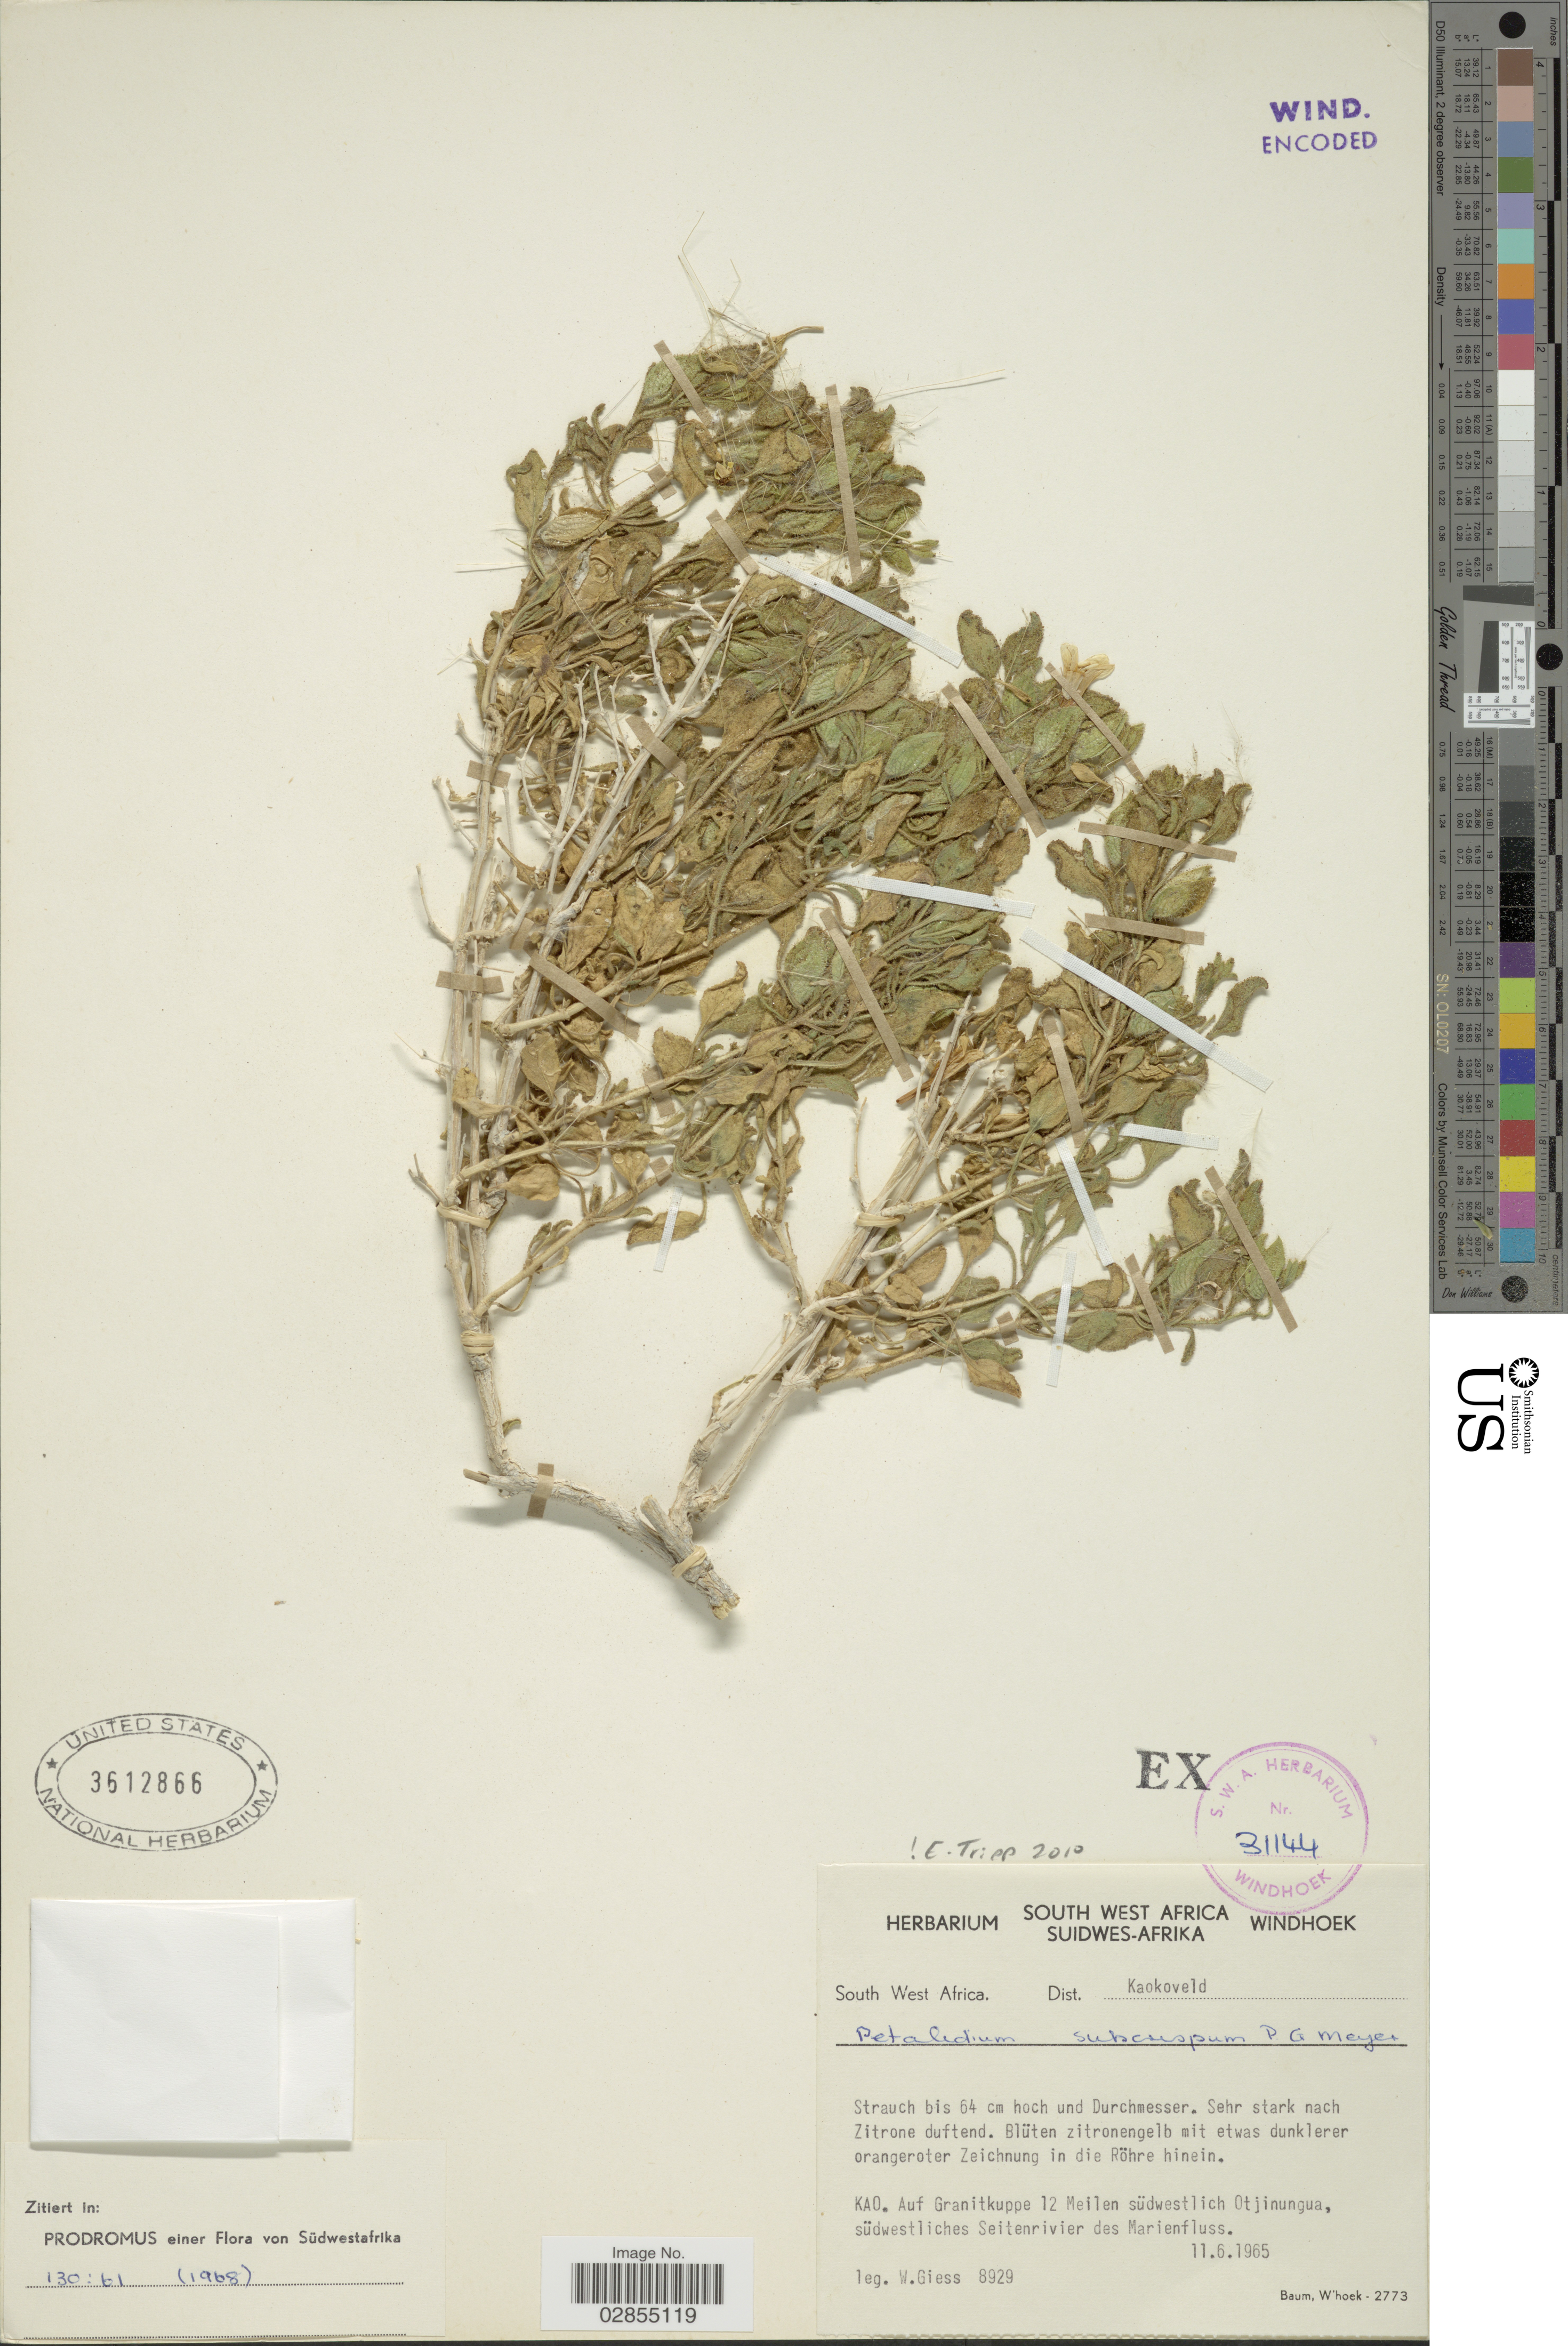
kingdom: Plantae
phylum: Tracheophyta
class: Magnoliopsida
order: Lamiales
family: Acanthaceae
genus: Petalidium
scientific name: Petalidium subcrispum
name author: P.G. Mey.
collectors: W. Giess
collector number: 8929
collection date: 1965-06-11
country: Namibia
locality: South West Africa, Dist. Kaokoveld, Kao., Auf Granitkuppe 12 Meilen südwestlich Otjinungua, südwestliches Seitenrivier des Marienfluss.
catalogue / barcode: US 3612866